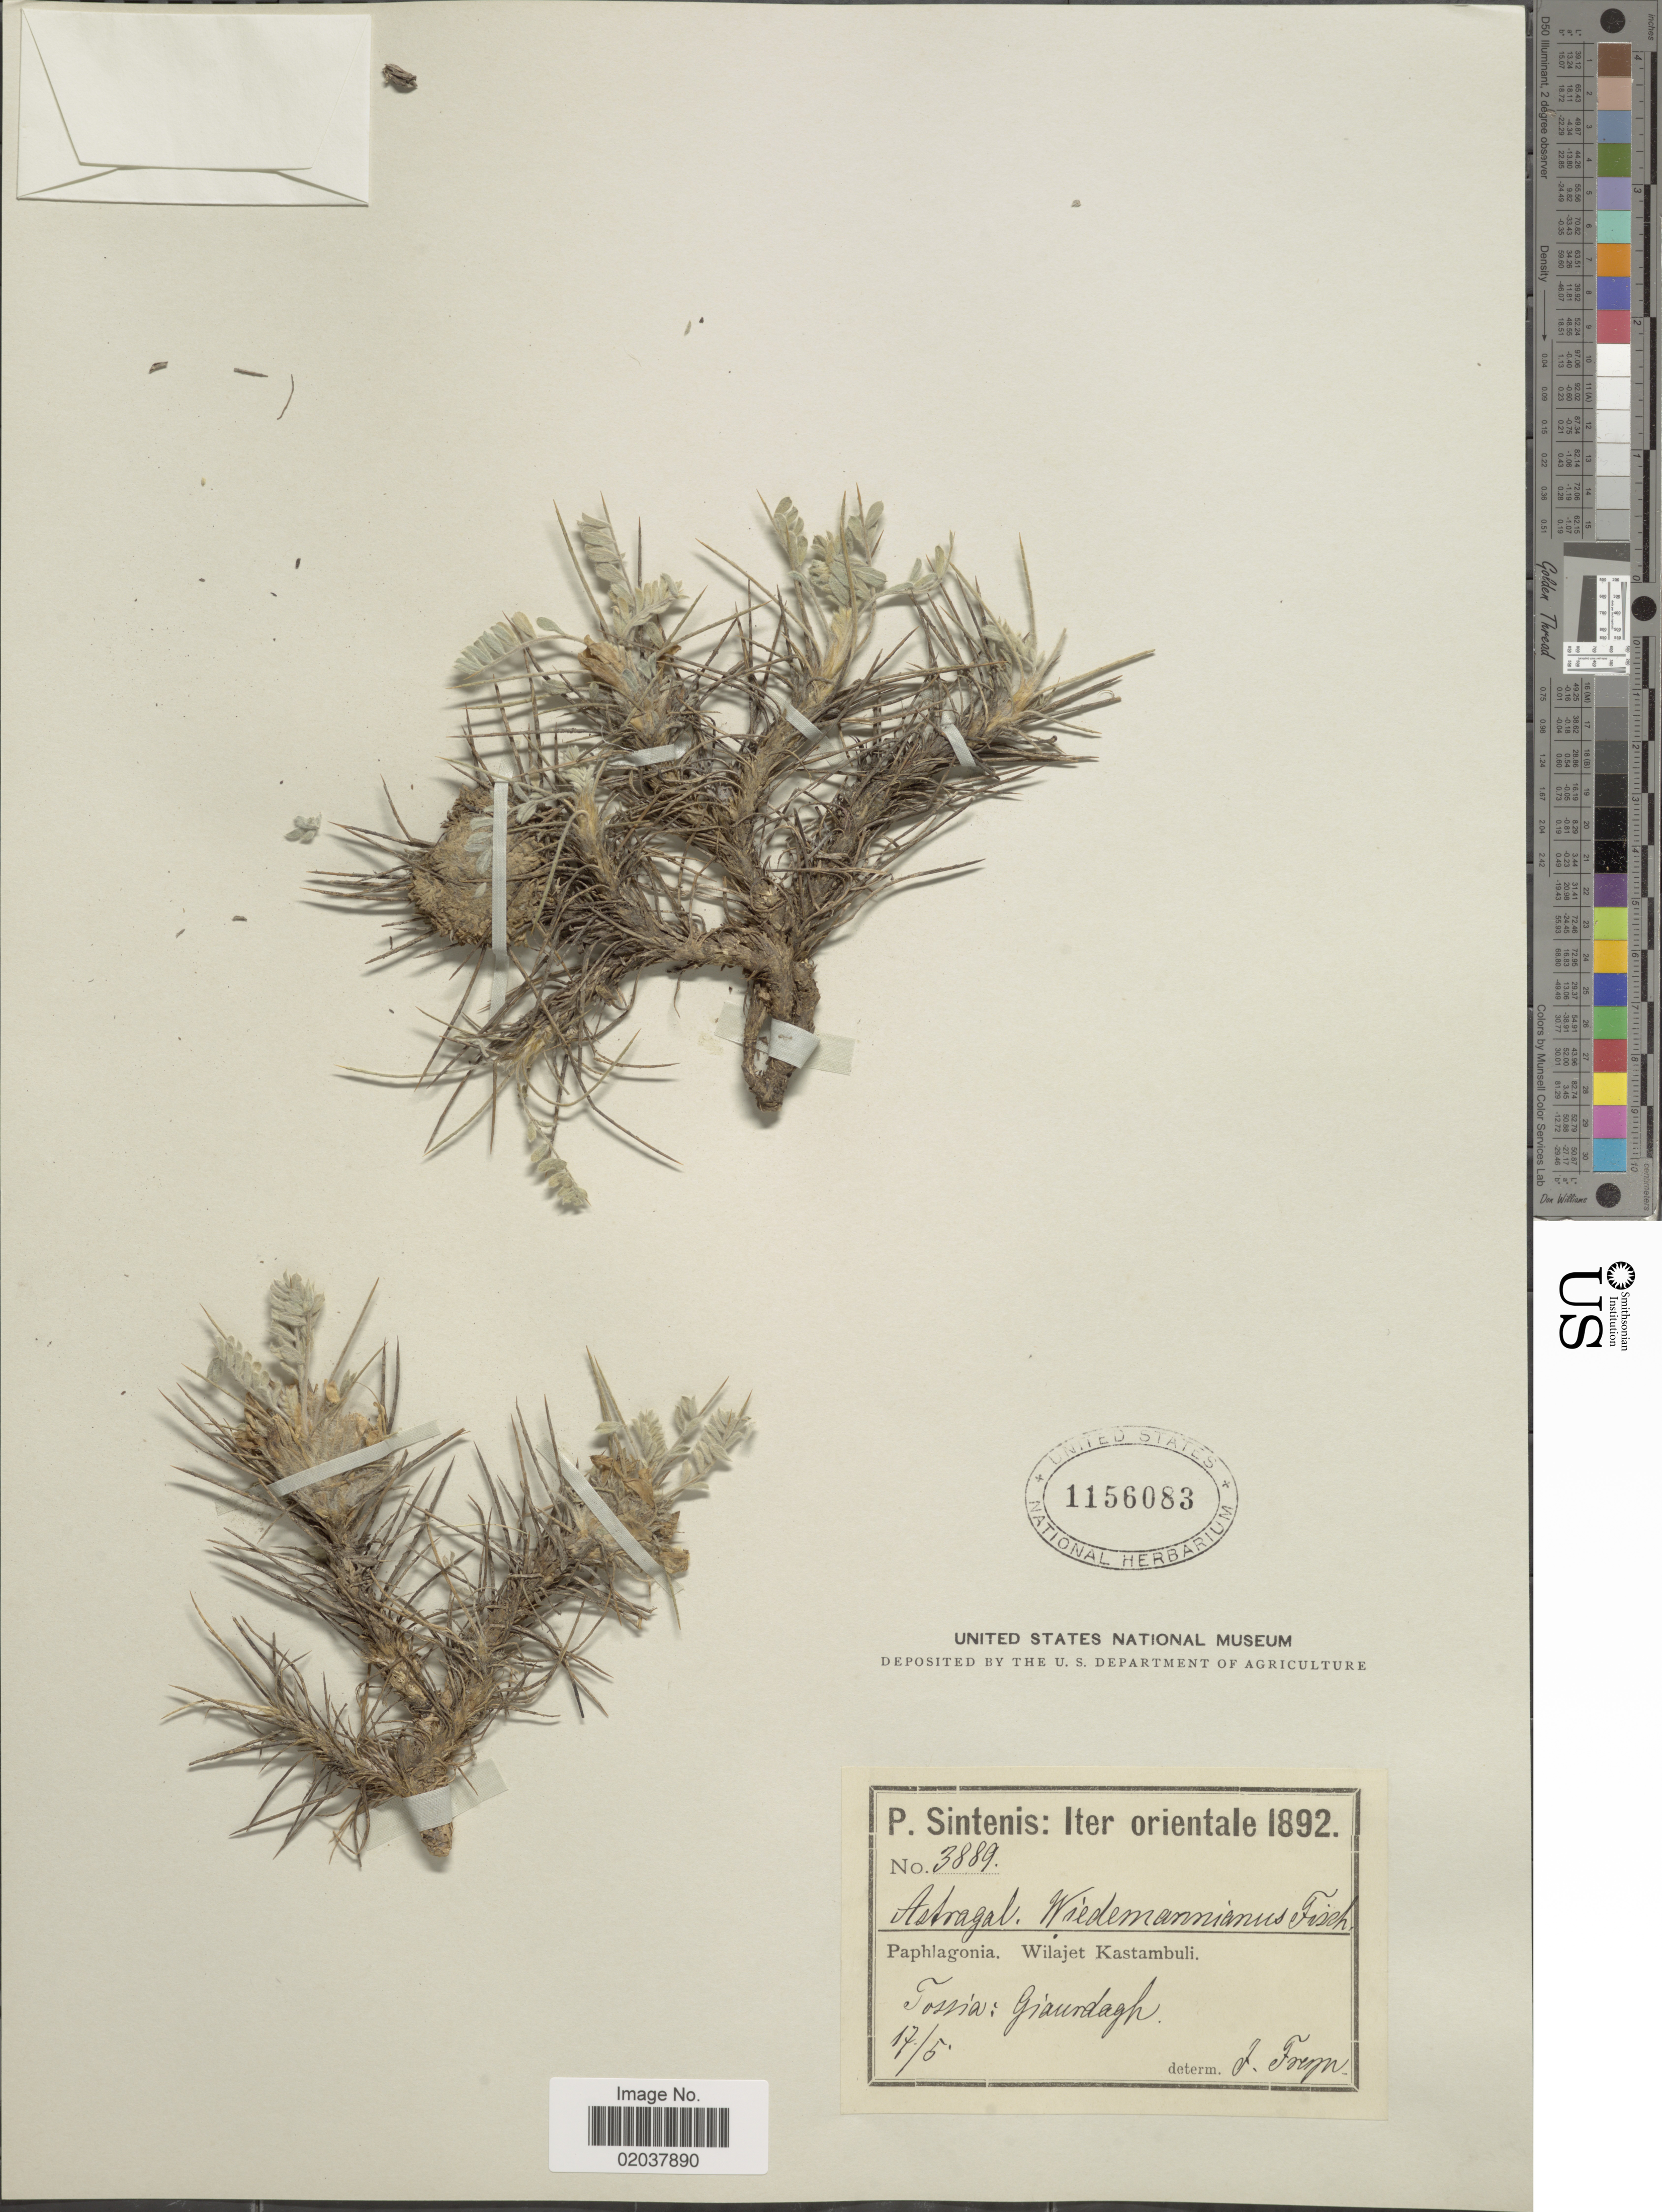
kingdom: Plantae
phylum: Tracheophyta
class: Magnoliopsida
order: Fabales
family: Fabaceae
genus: Astragalus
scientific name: Astragalus condensatus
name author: Ledeb.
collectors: P. Sintenis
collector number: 3889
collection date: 1892-05-17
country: Turkey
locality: Paphlagonia. Wilajet Kastambuli. Tomá: Giaurdagh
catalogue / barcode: US 1156083